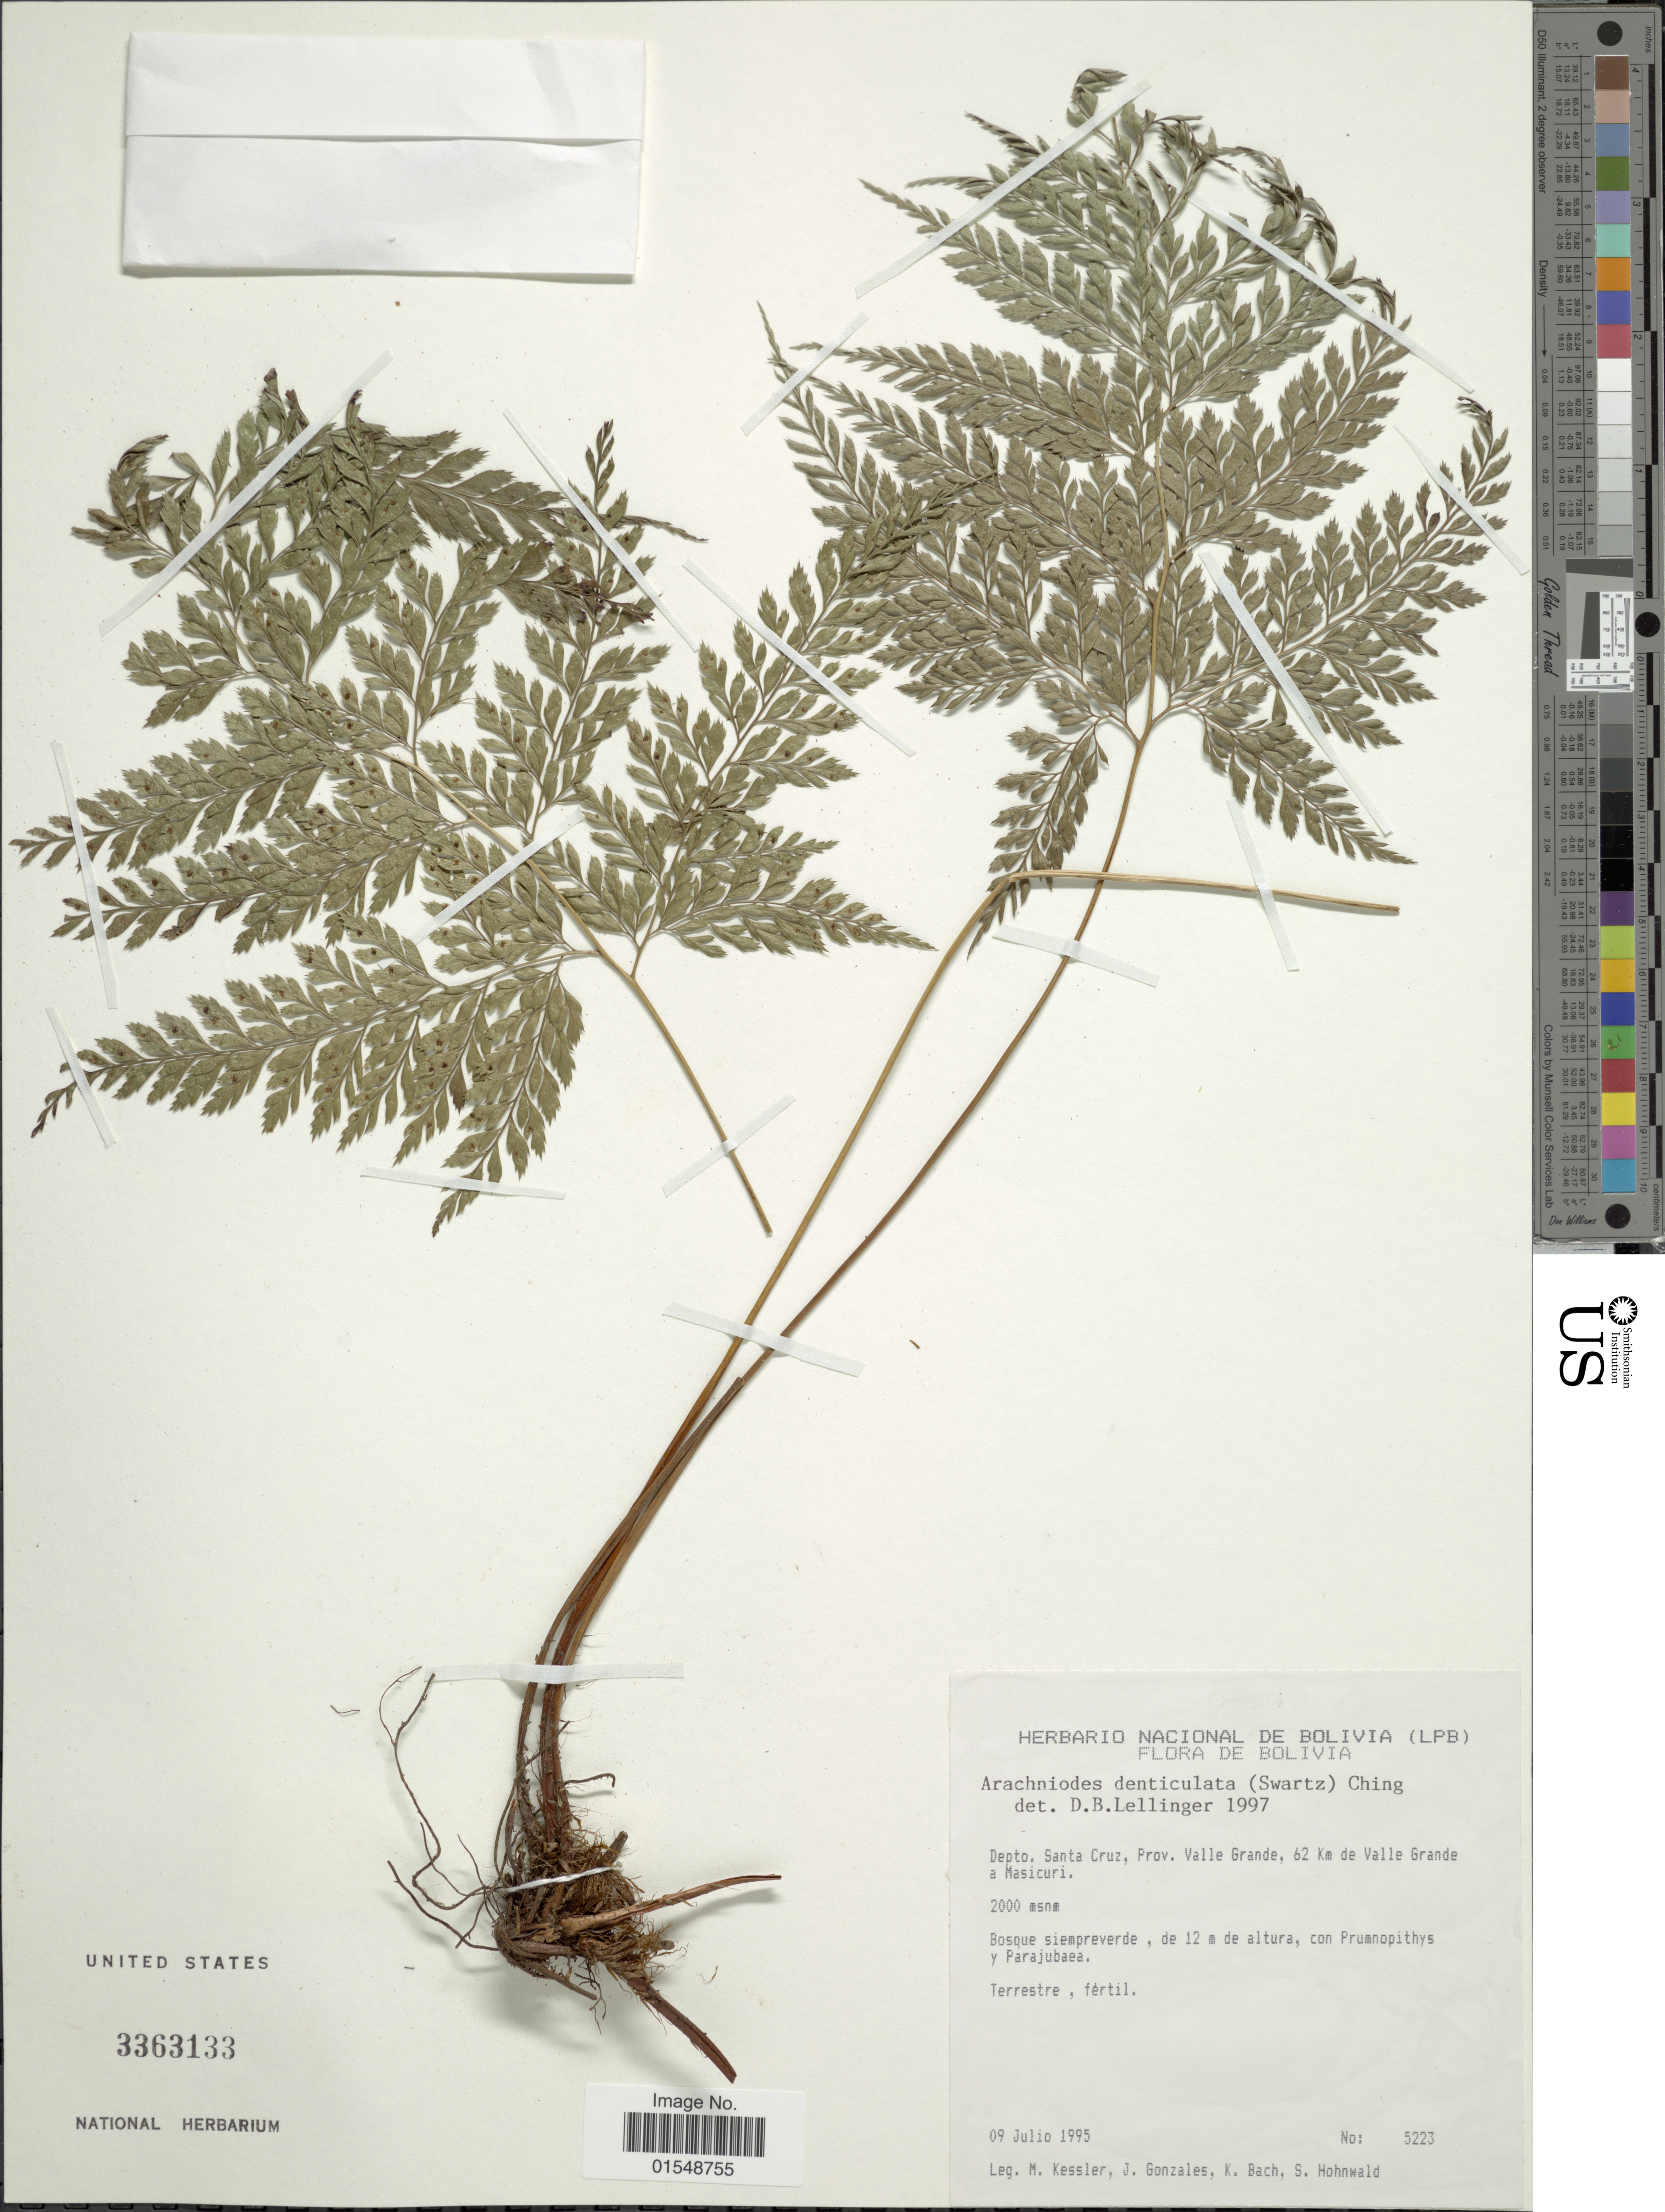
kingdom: Plantae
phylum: Tracheophyta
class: Polypodiopsida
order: Polypodiales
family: Dryopteridaceae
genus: Arachniodes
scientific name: Arachniodes denticulata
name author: (Sw.) Ching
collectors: M. Kessler, J. Gonzales, K. Bach & S. Hohnwald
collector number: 5223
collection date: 1995-07-09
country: Bolivia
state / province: Santa Cruz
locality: Prov. Valle Grande a Masicuri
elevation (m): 2000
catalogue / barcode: US 3363133